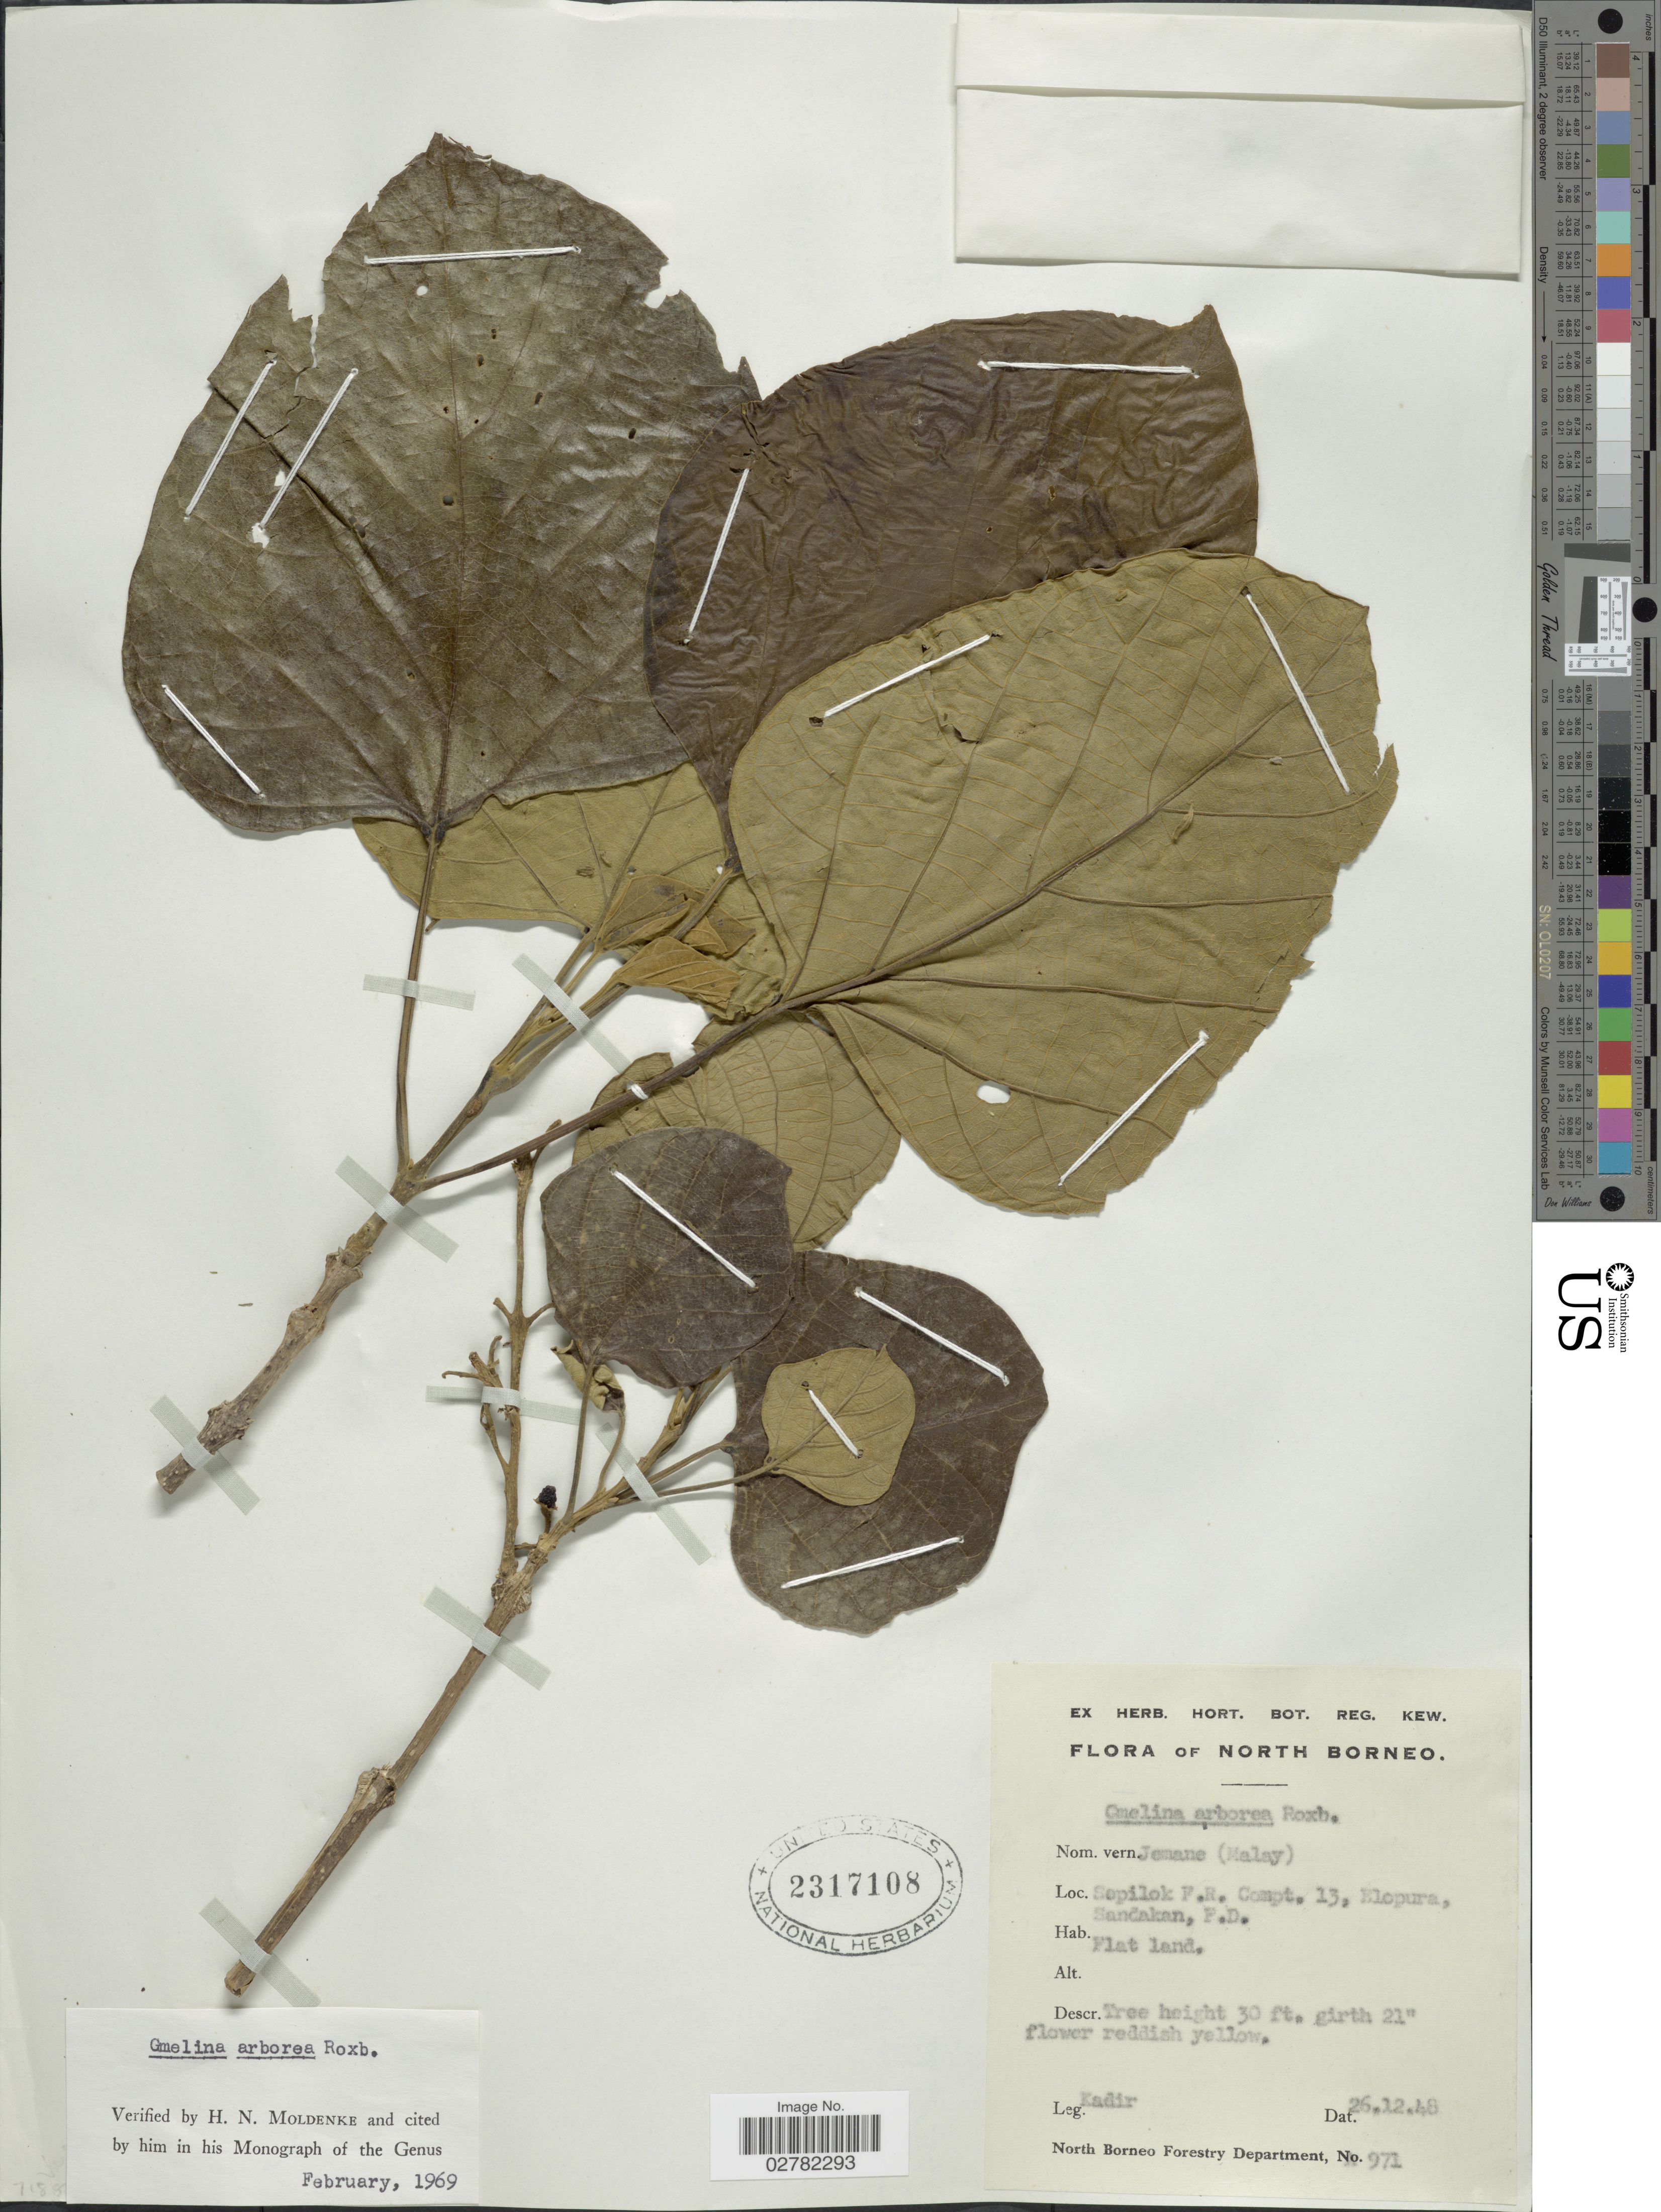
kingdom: Plantae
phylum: Tracheophyta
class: Magnoliopsida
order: Lamiales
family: Lamiaceae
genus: Gmelina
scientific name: Gmelina arborea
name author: Roxb. ex Sm.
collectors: -. Kadir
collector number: A971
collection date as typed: Transcribed d/m/y: 26/12/48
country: Malaysia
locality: North Borneo. Sepilok F.R. Compt. 13, Elopura, Sandakan, F.D.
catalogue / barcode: US 2317108